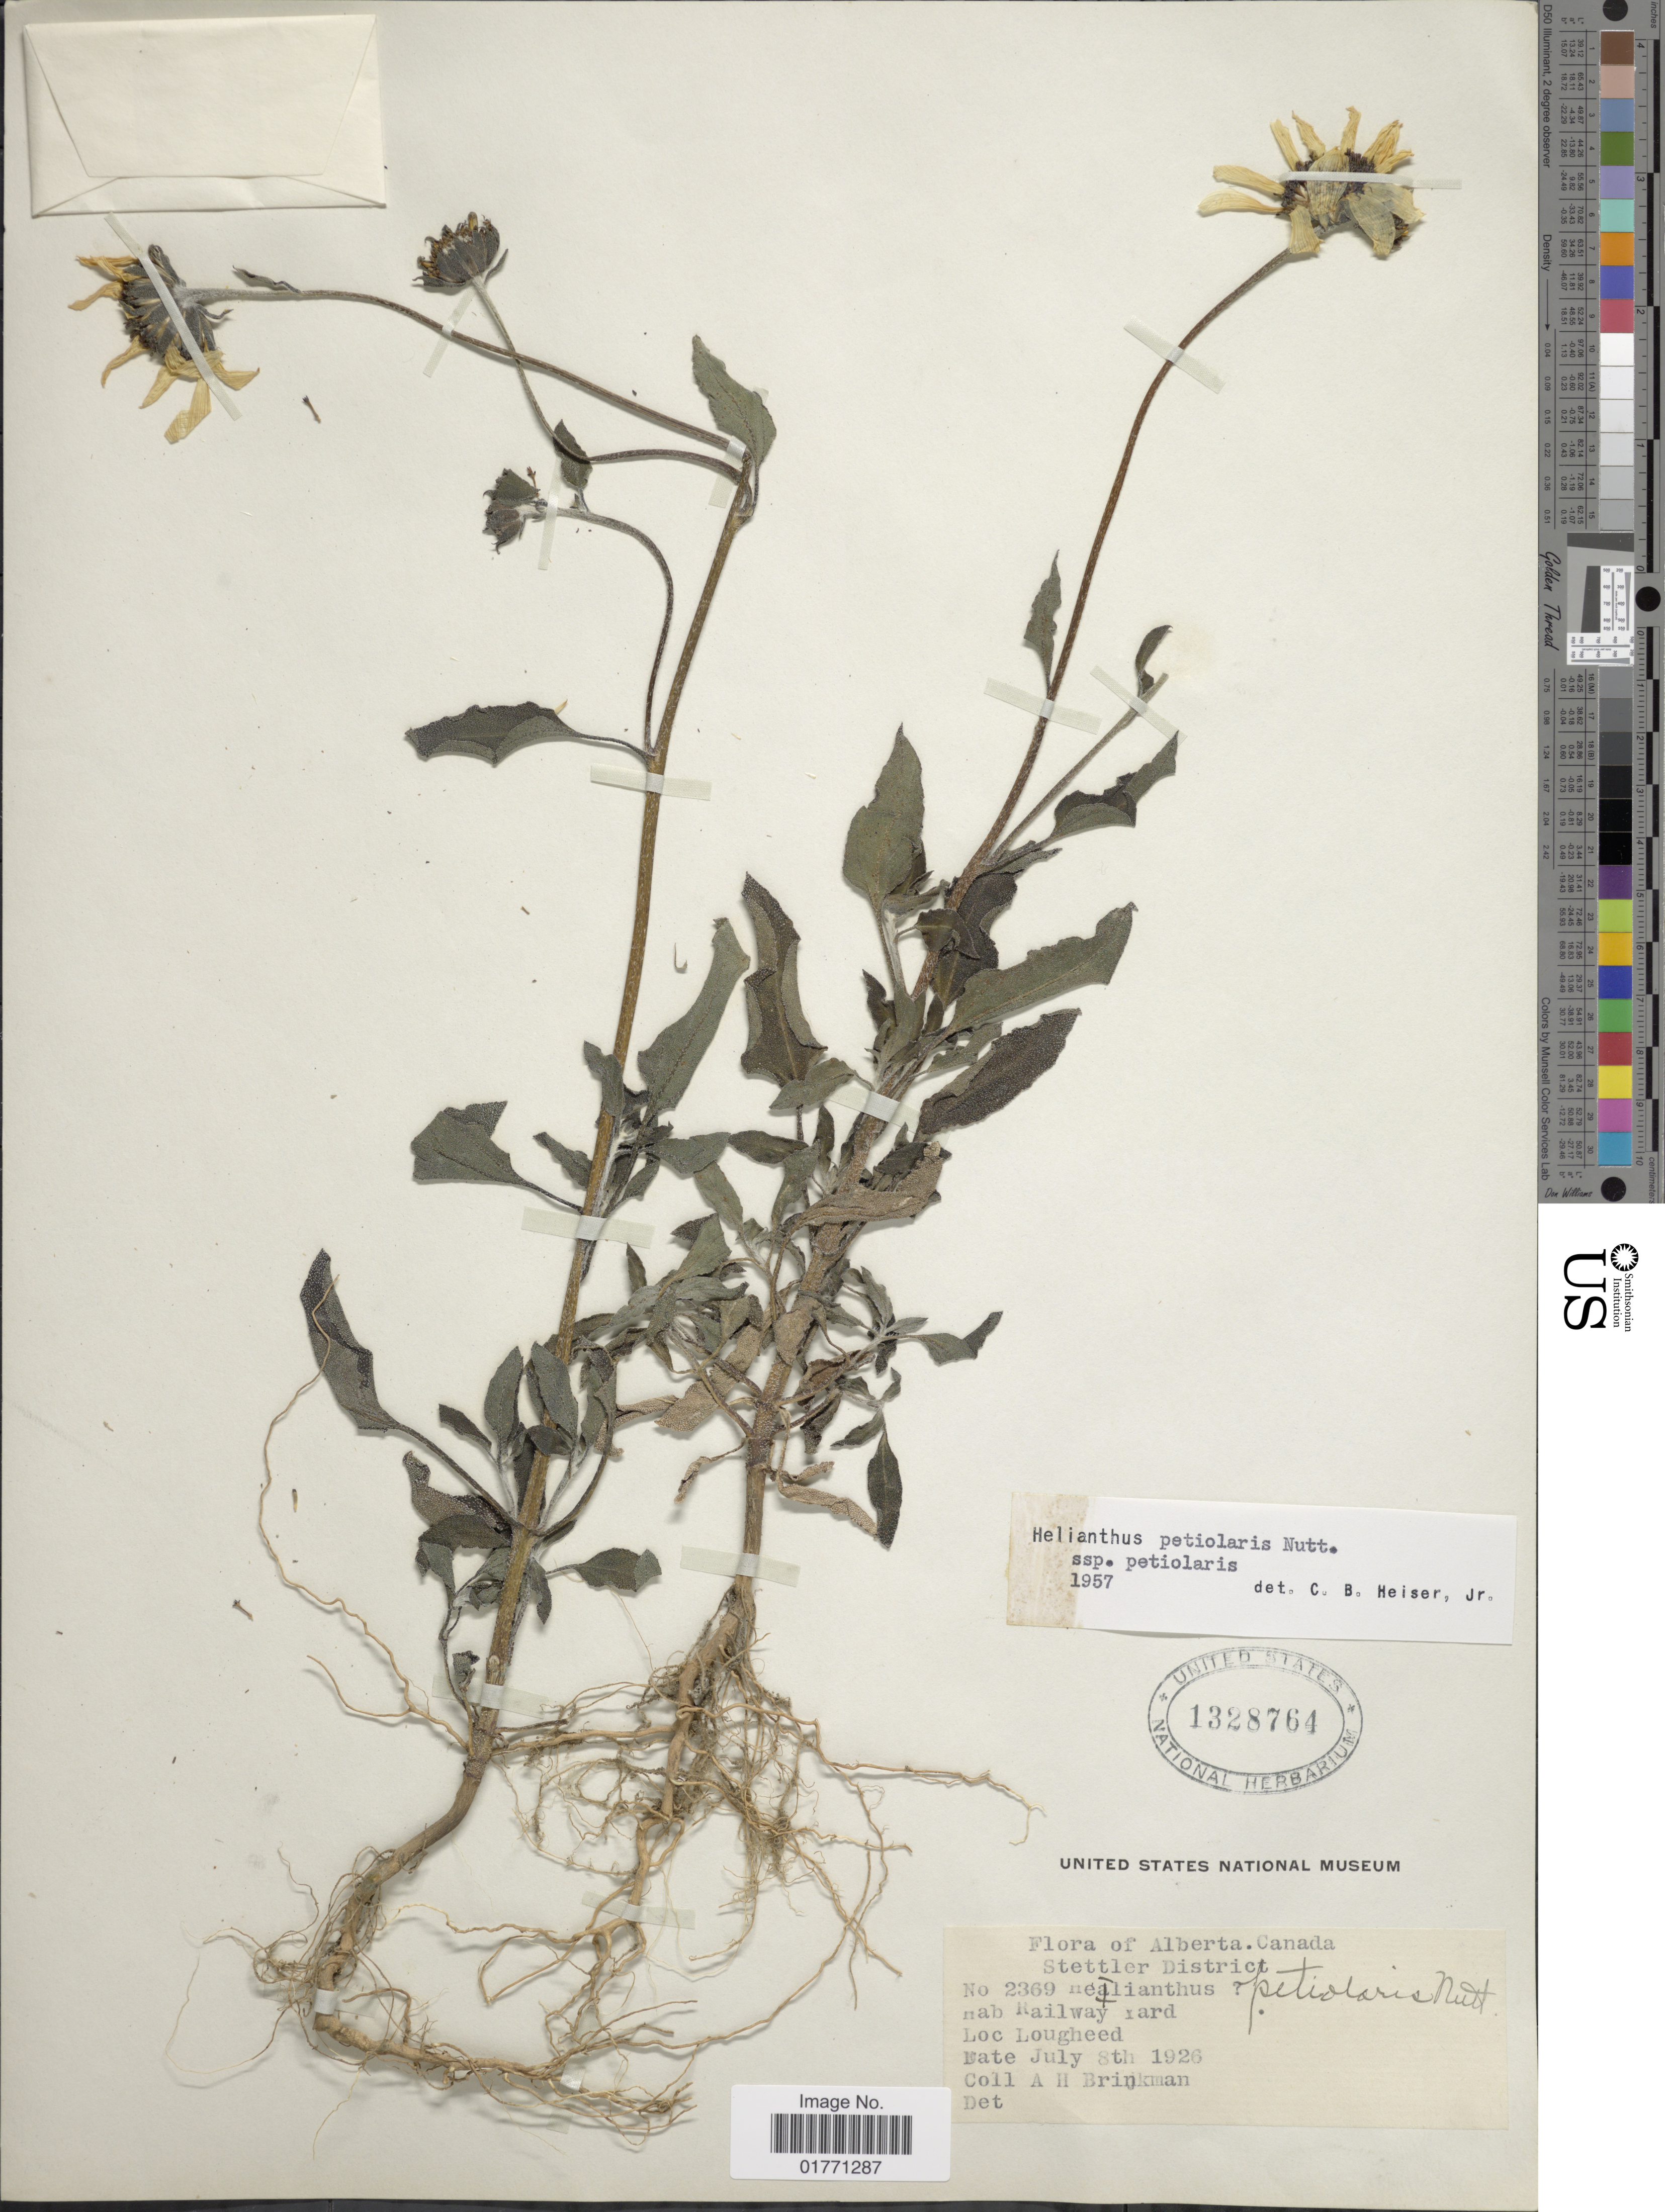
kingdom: Plantae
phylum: Tracheophyta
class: Magnoliopsida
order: Asterales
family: Asteraceae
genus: Helianthus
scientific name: Helianthus petiolaris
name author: Nutt.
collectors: A. Brinkman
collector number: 2369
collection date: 1926-07-08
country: Canada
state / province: Alberta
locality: Stettler District, Railway Yard, Lougheed.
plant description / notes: No precise locality correction needed.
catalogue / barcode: US 1328764